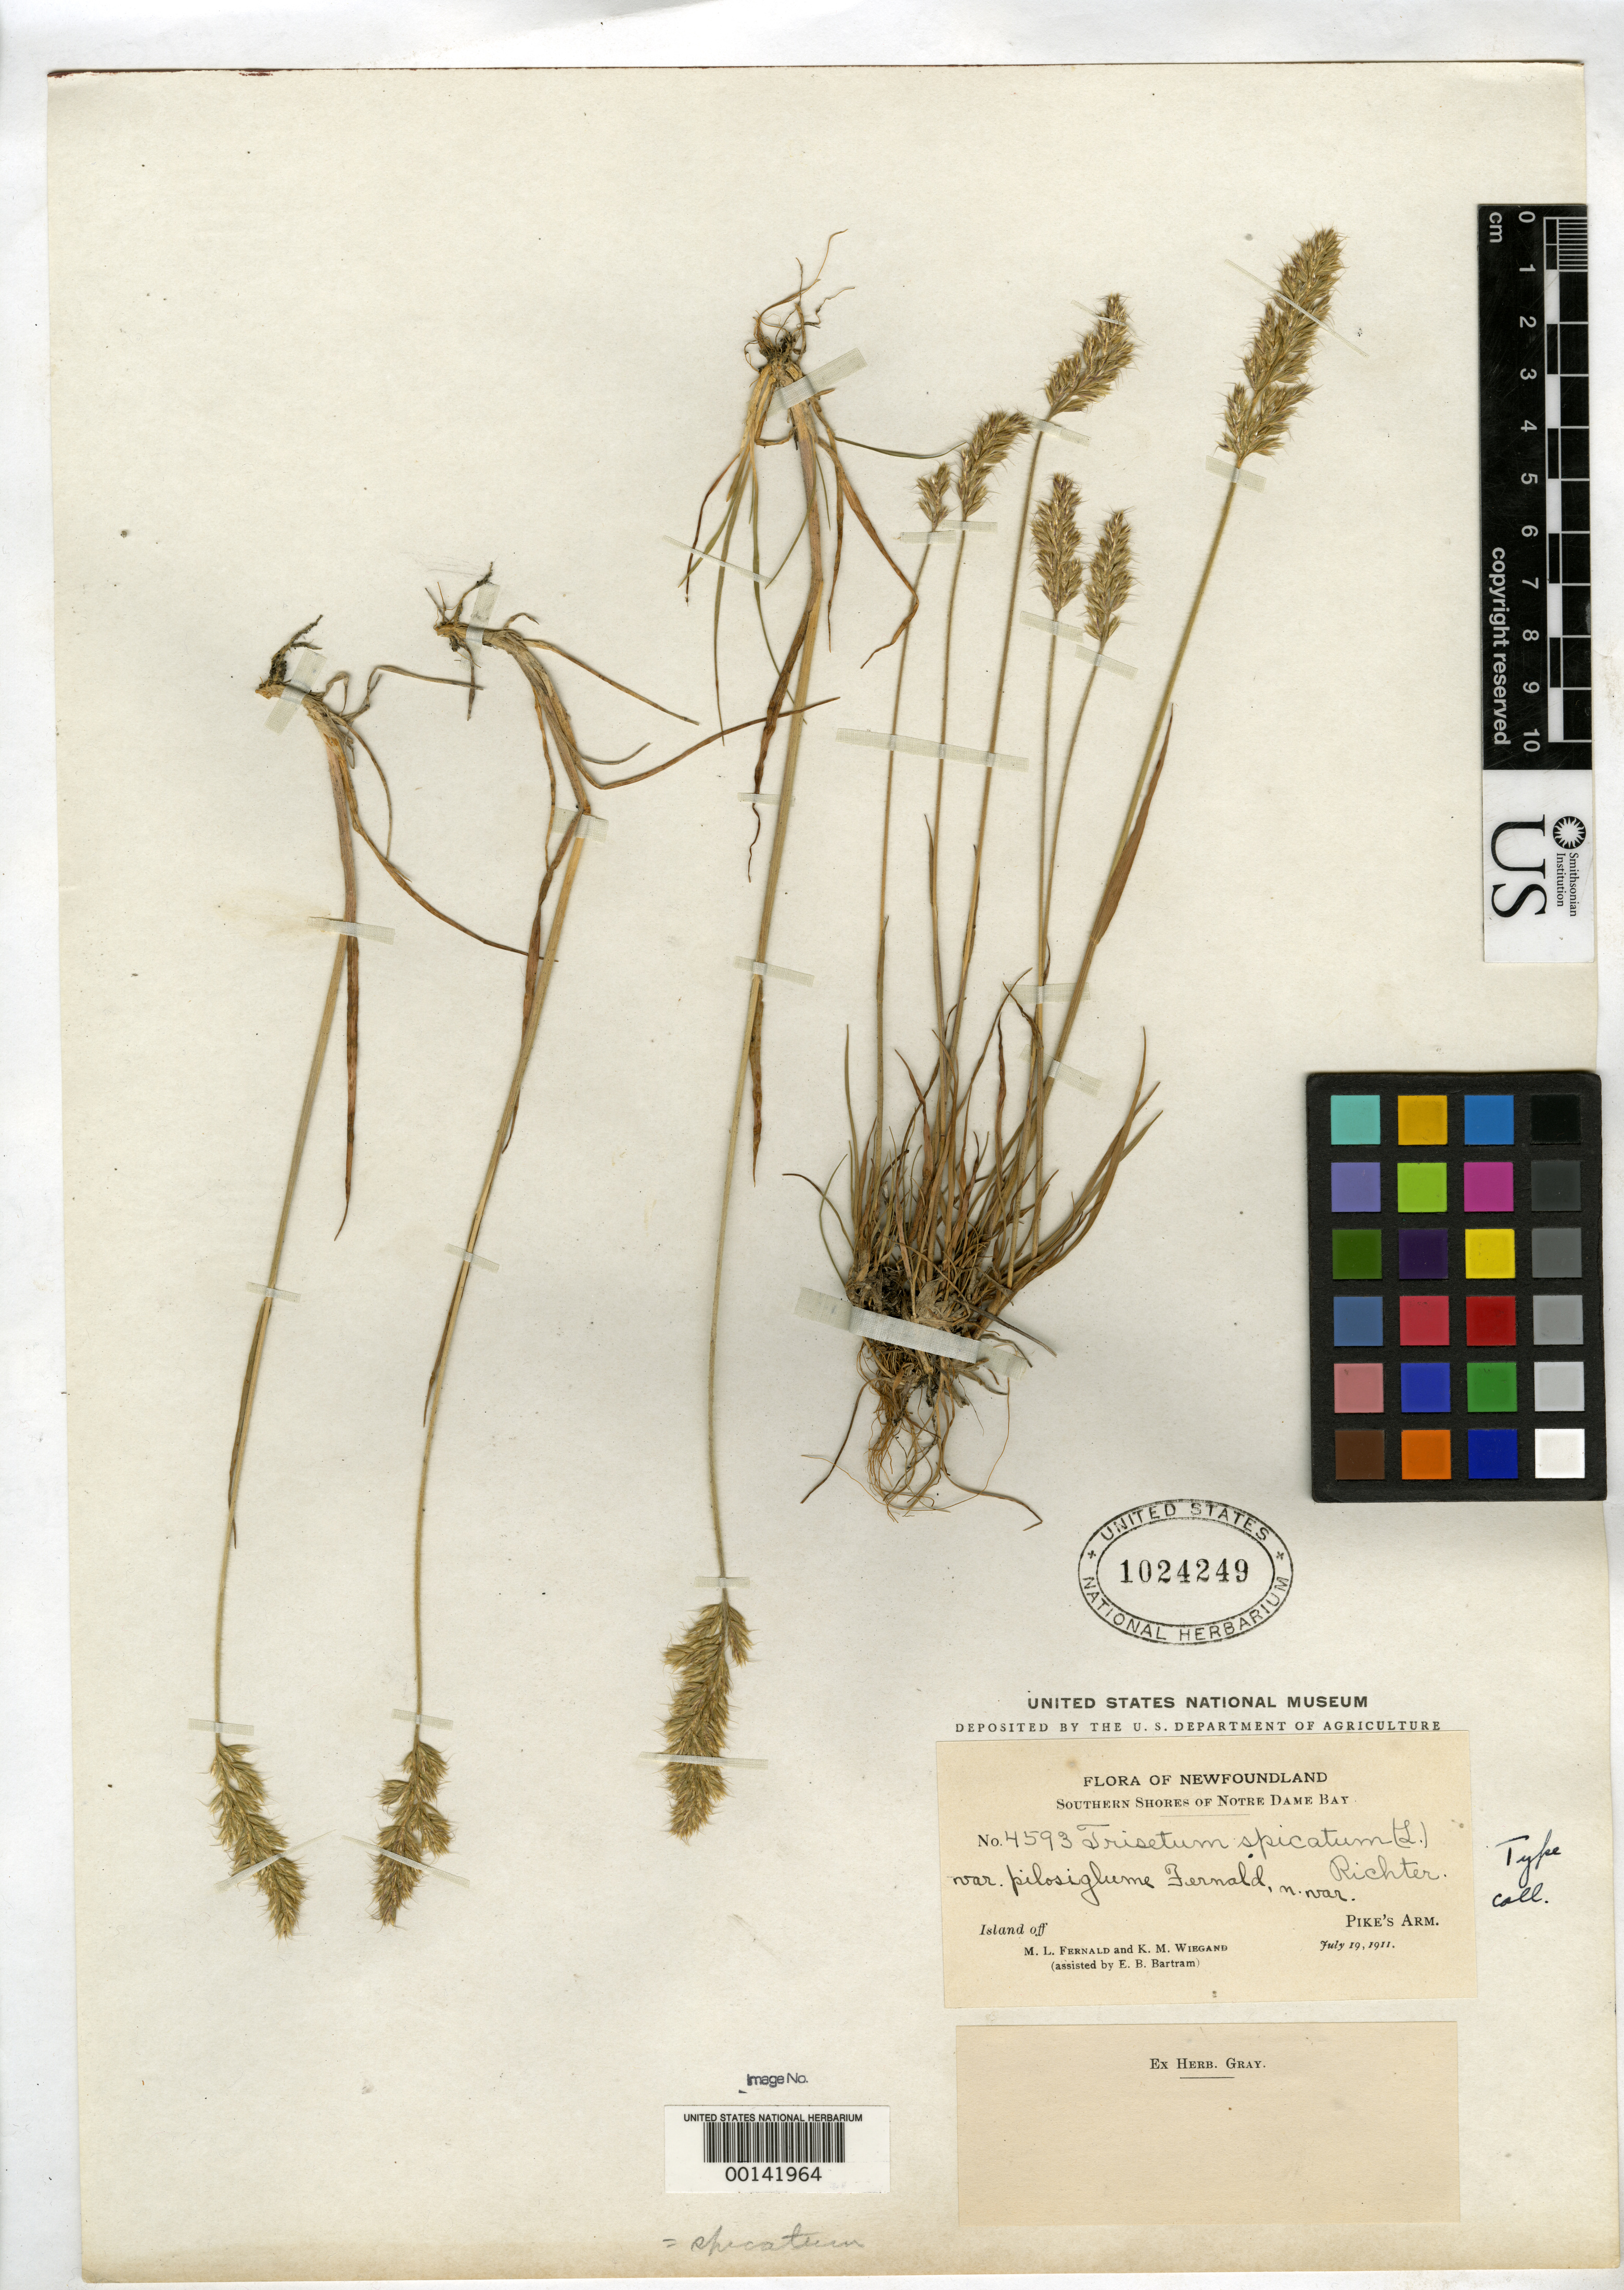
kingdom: Plantae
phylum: Tracheophyta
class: Liliopsida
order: Poales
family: Poaceae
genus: Trisetum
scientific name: Trisetum spicatum var. pilosiglume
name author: Fernald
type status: Isotype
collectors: M. L. Fernald & K. M. Wiegand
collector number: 4593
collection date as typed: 19 Jul 1911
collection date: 1911-07-19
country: Canada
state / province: Newfoundland and Labrador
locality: Island off Pike's Arm.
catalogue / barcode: US 1024249